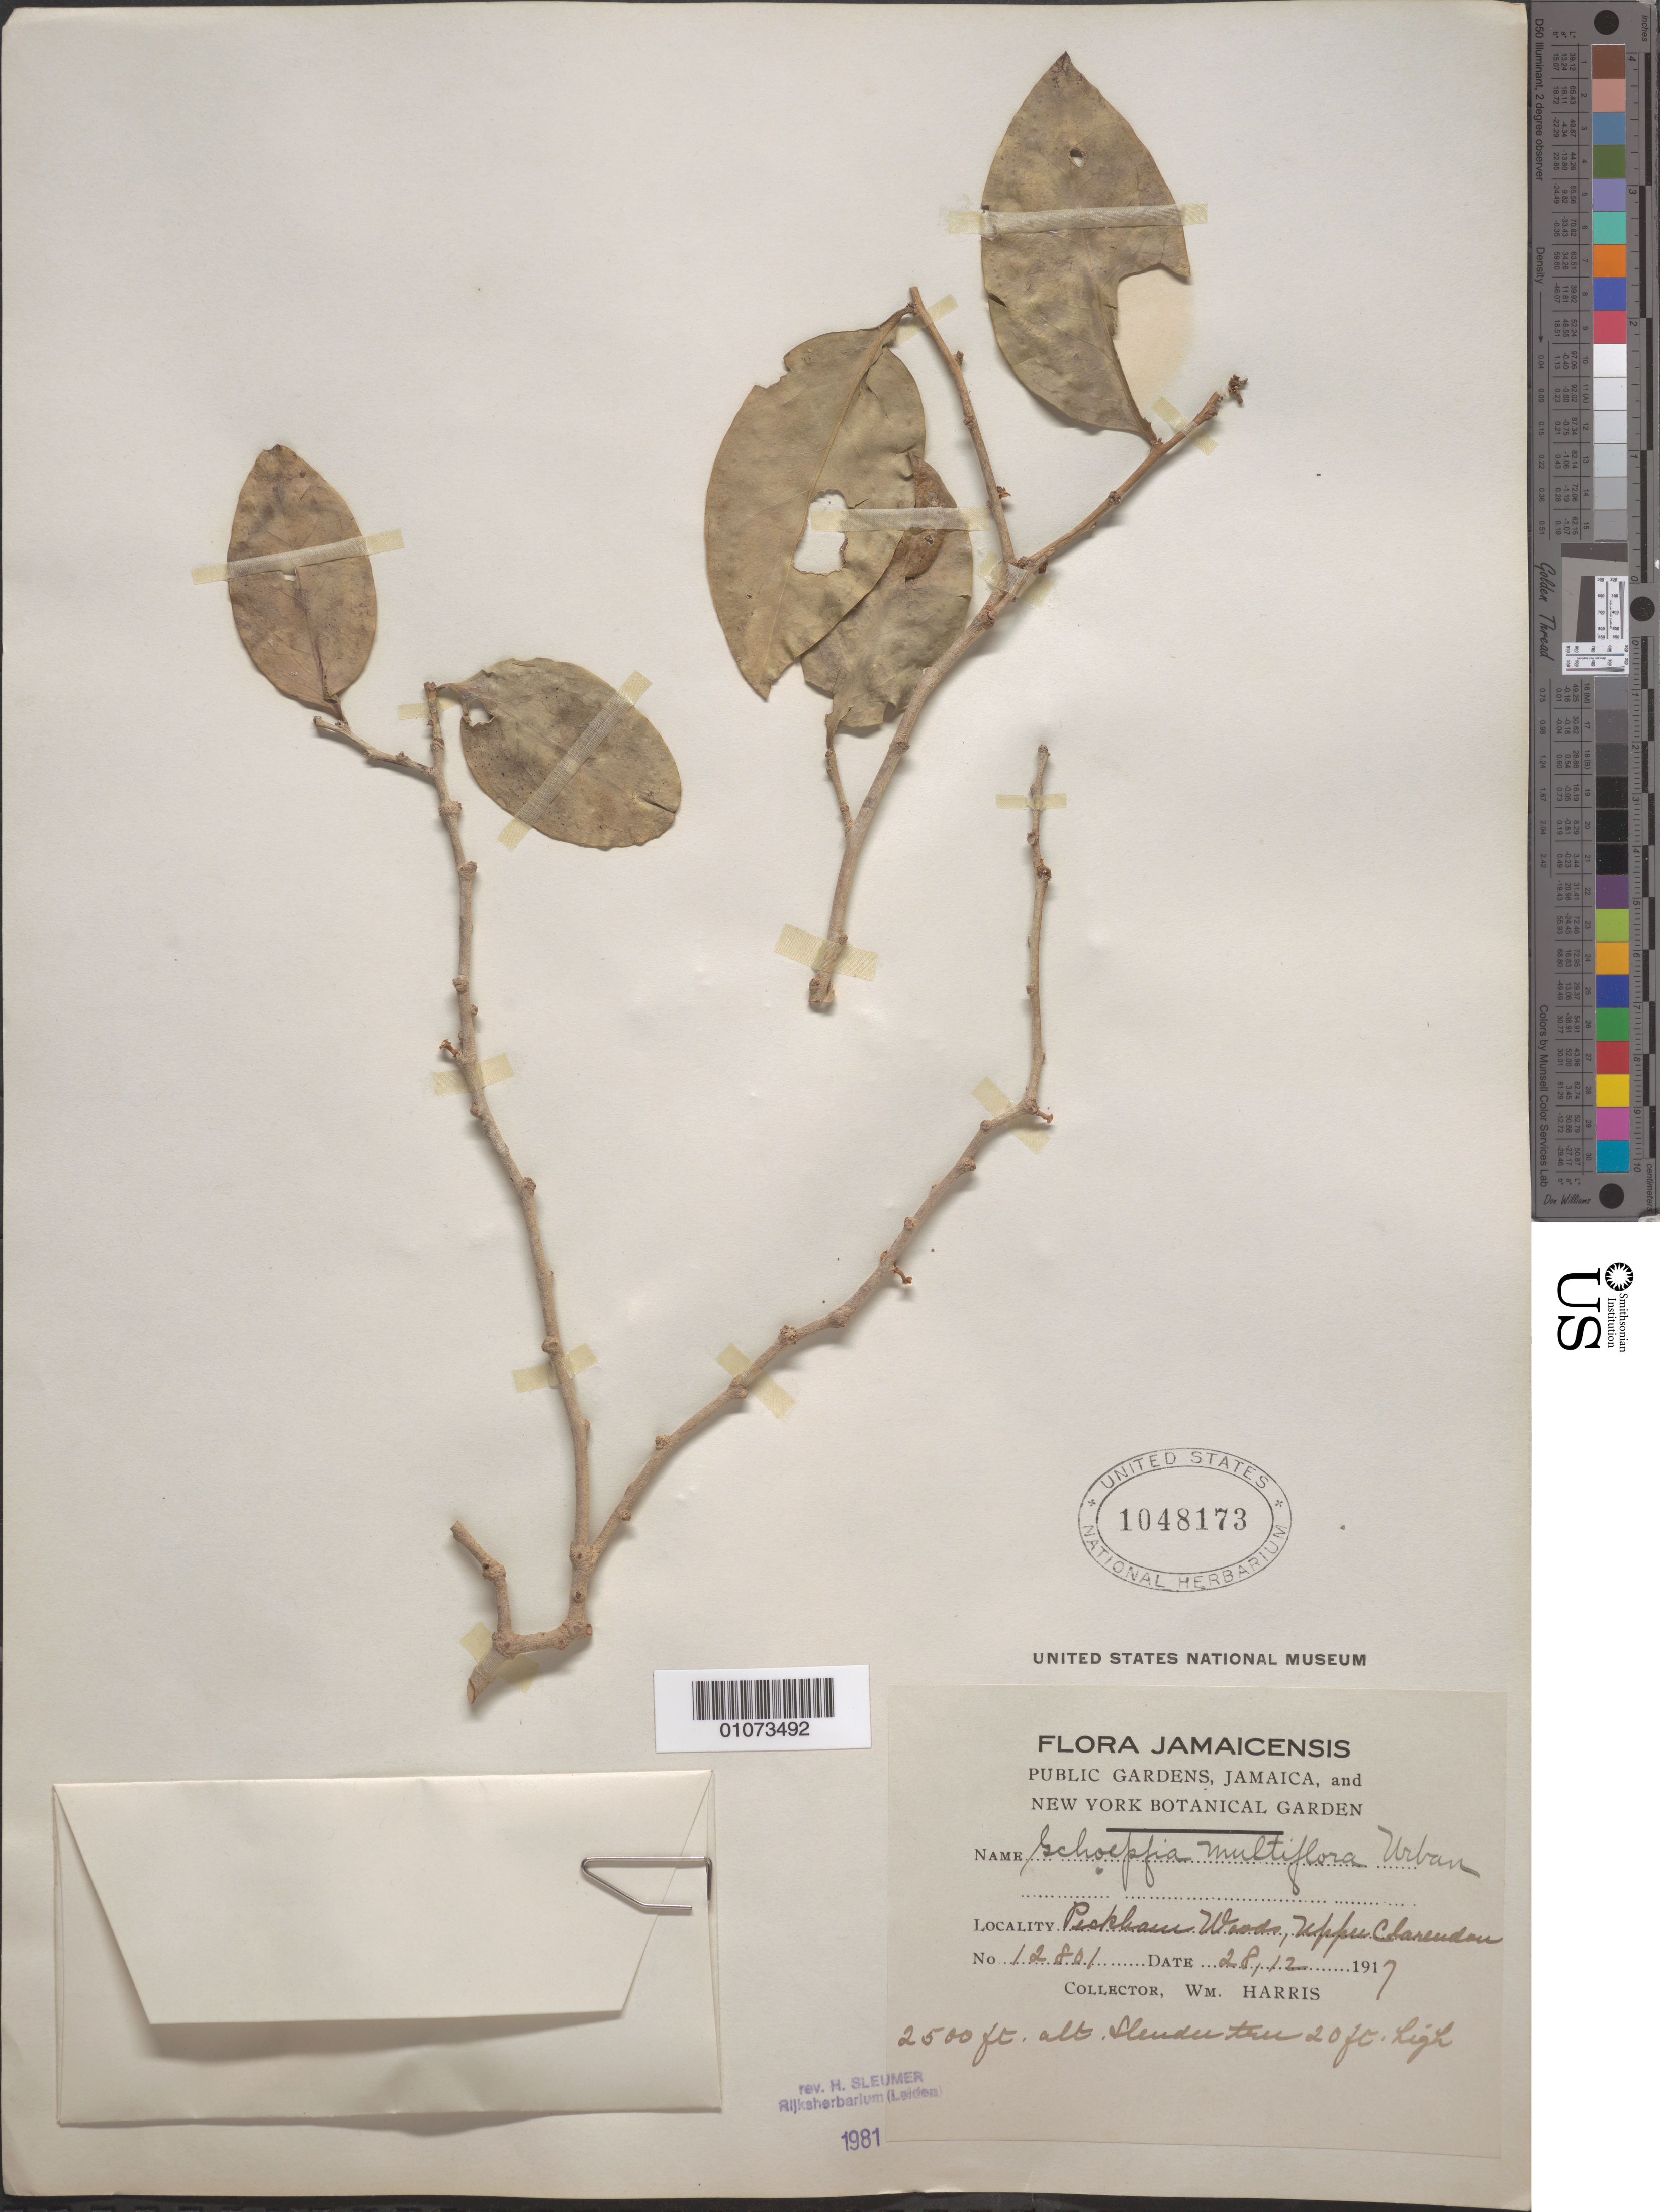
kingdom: Plantae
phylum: Tracheophyta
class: Magnoliopsida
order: Santalales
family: Schoepfiaceae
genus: Schoepfia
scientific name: Schoepfia multiflora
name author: Urb.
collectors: W. Harris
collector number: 12801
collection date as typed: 28 Dec 1917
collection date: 1917-12-28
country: Jamaica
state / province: Clarendon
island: Jamaica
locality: Upper Clarendon, Pecklane Woods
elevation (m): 762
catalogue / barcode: US 1048173